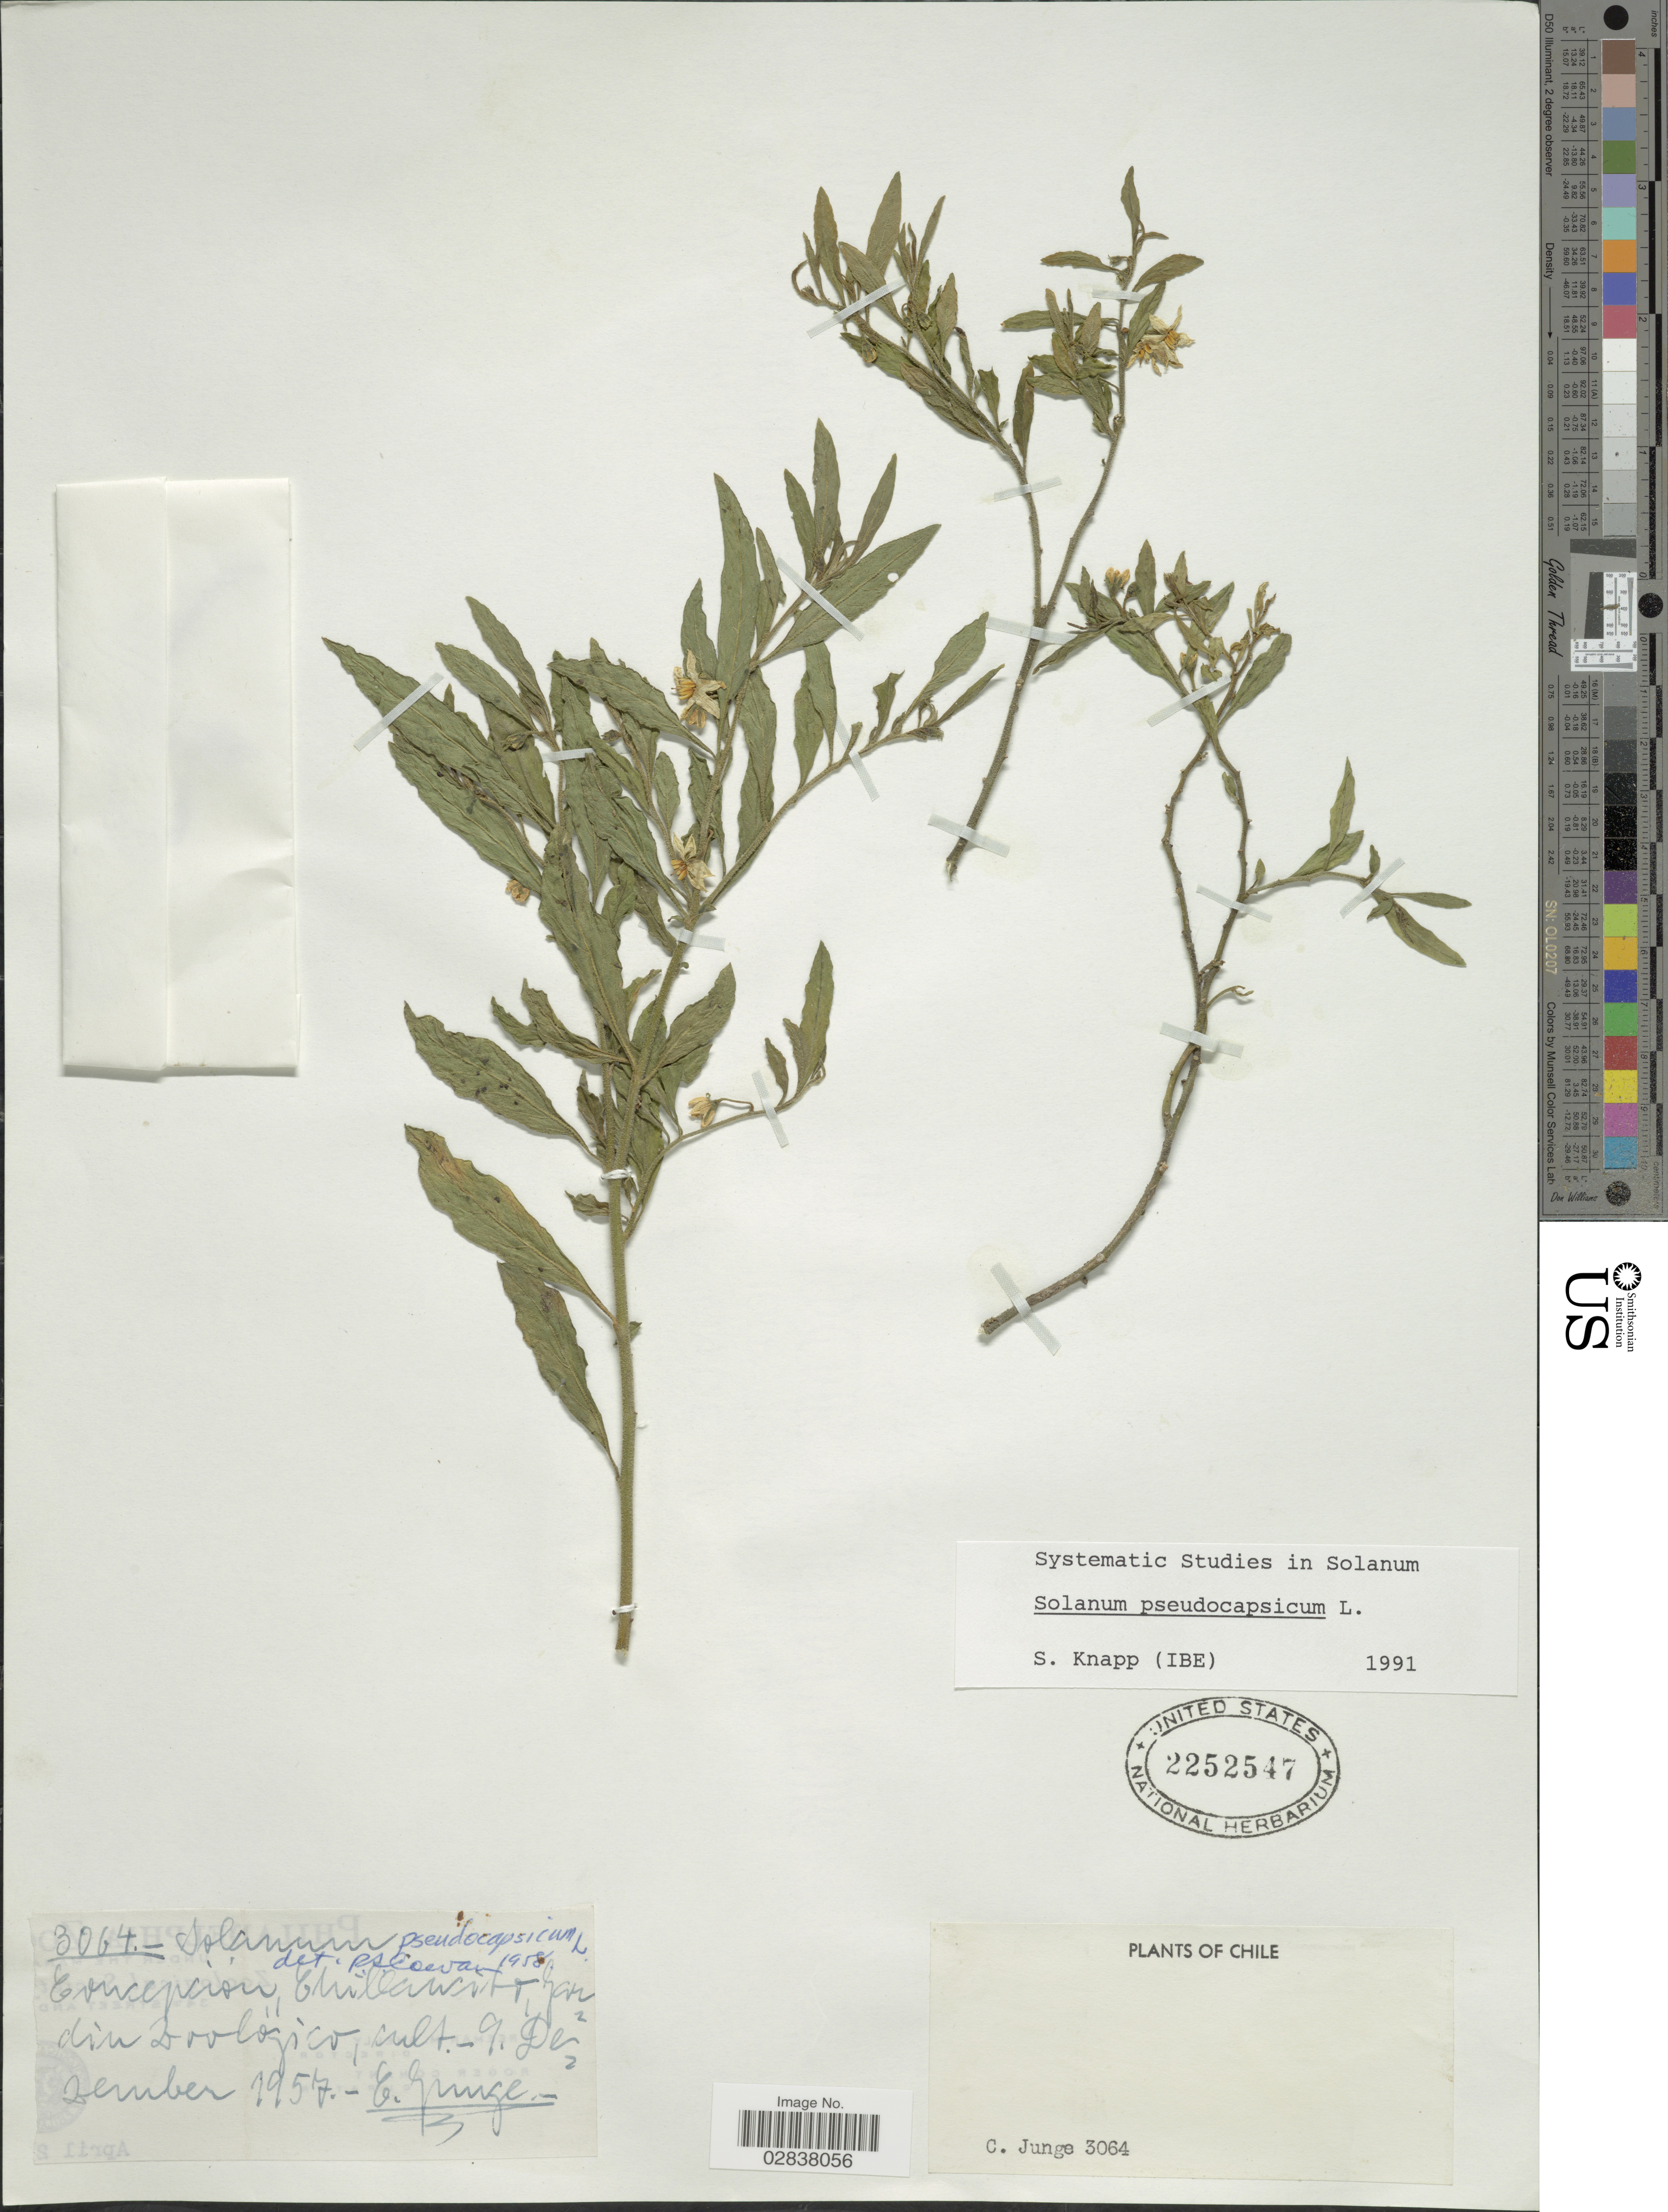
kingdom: Plantae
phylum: Tracheophyta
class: Magnoliopsida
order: Solanales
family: Solanaceae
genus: Solanum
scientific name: Solanum pseudocapsicum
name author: L.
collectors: C. Junge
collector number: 3064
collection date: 1957-12-09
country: Chile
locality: Concepción Chillancito Jardin Zoologica.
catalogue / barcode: US 2252547